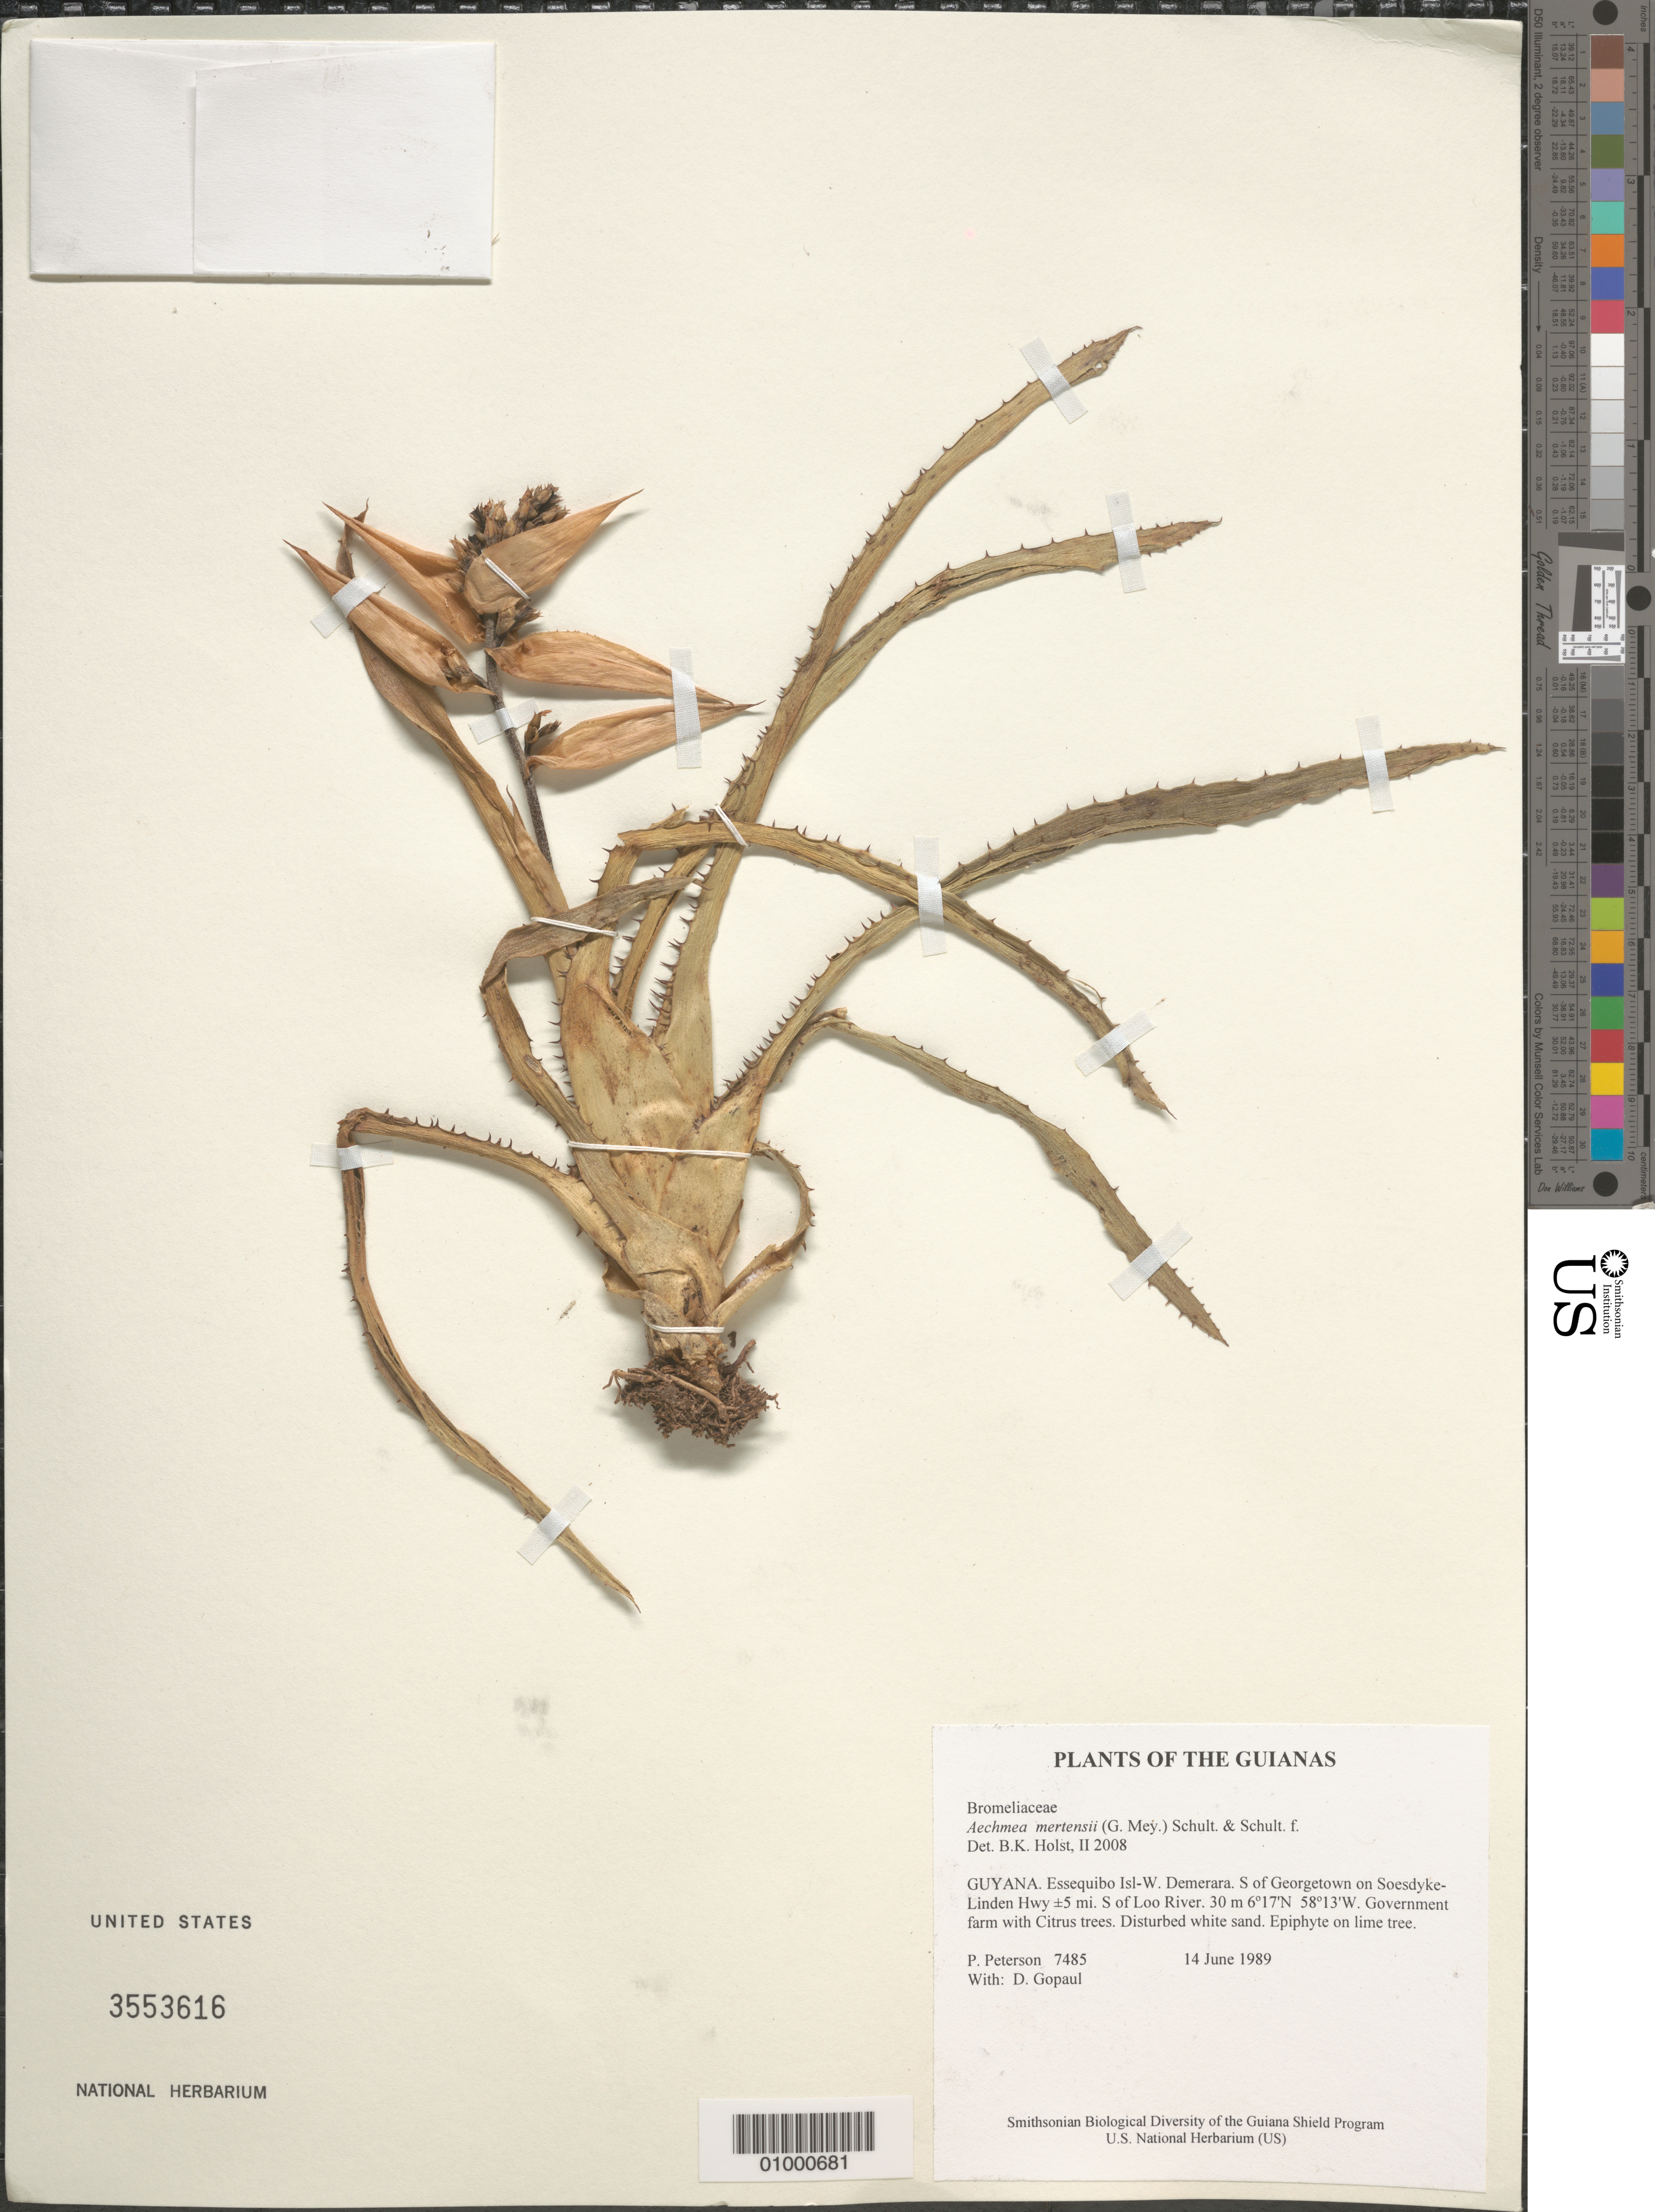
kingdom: Plantae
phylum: Tracheophyta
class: Liliopsida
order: Poales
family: Bromeliaceae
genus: Aechmea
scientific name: Aechmea mertensii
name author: (G. Mey.) Schult. & Schult. f.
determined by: Holst, Bruce K.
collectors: P. M. Peterson & D. Gopaul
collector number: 7485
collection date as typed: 14 June 1989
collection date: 1989-06-14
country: Guyana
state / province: Essequibo Isl-W. Demerara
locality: S of Georgetown on Soesdyke-Linden Hwy ±5 mi. S of Loo River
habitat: Government farm with Citrus trees. Disturbed white sand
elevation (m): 30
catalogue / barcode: US 3553616